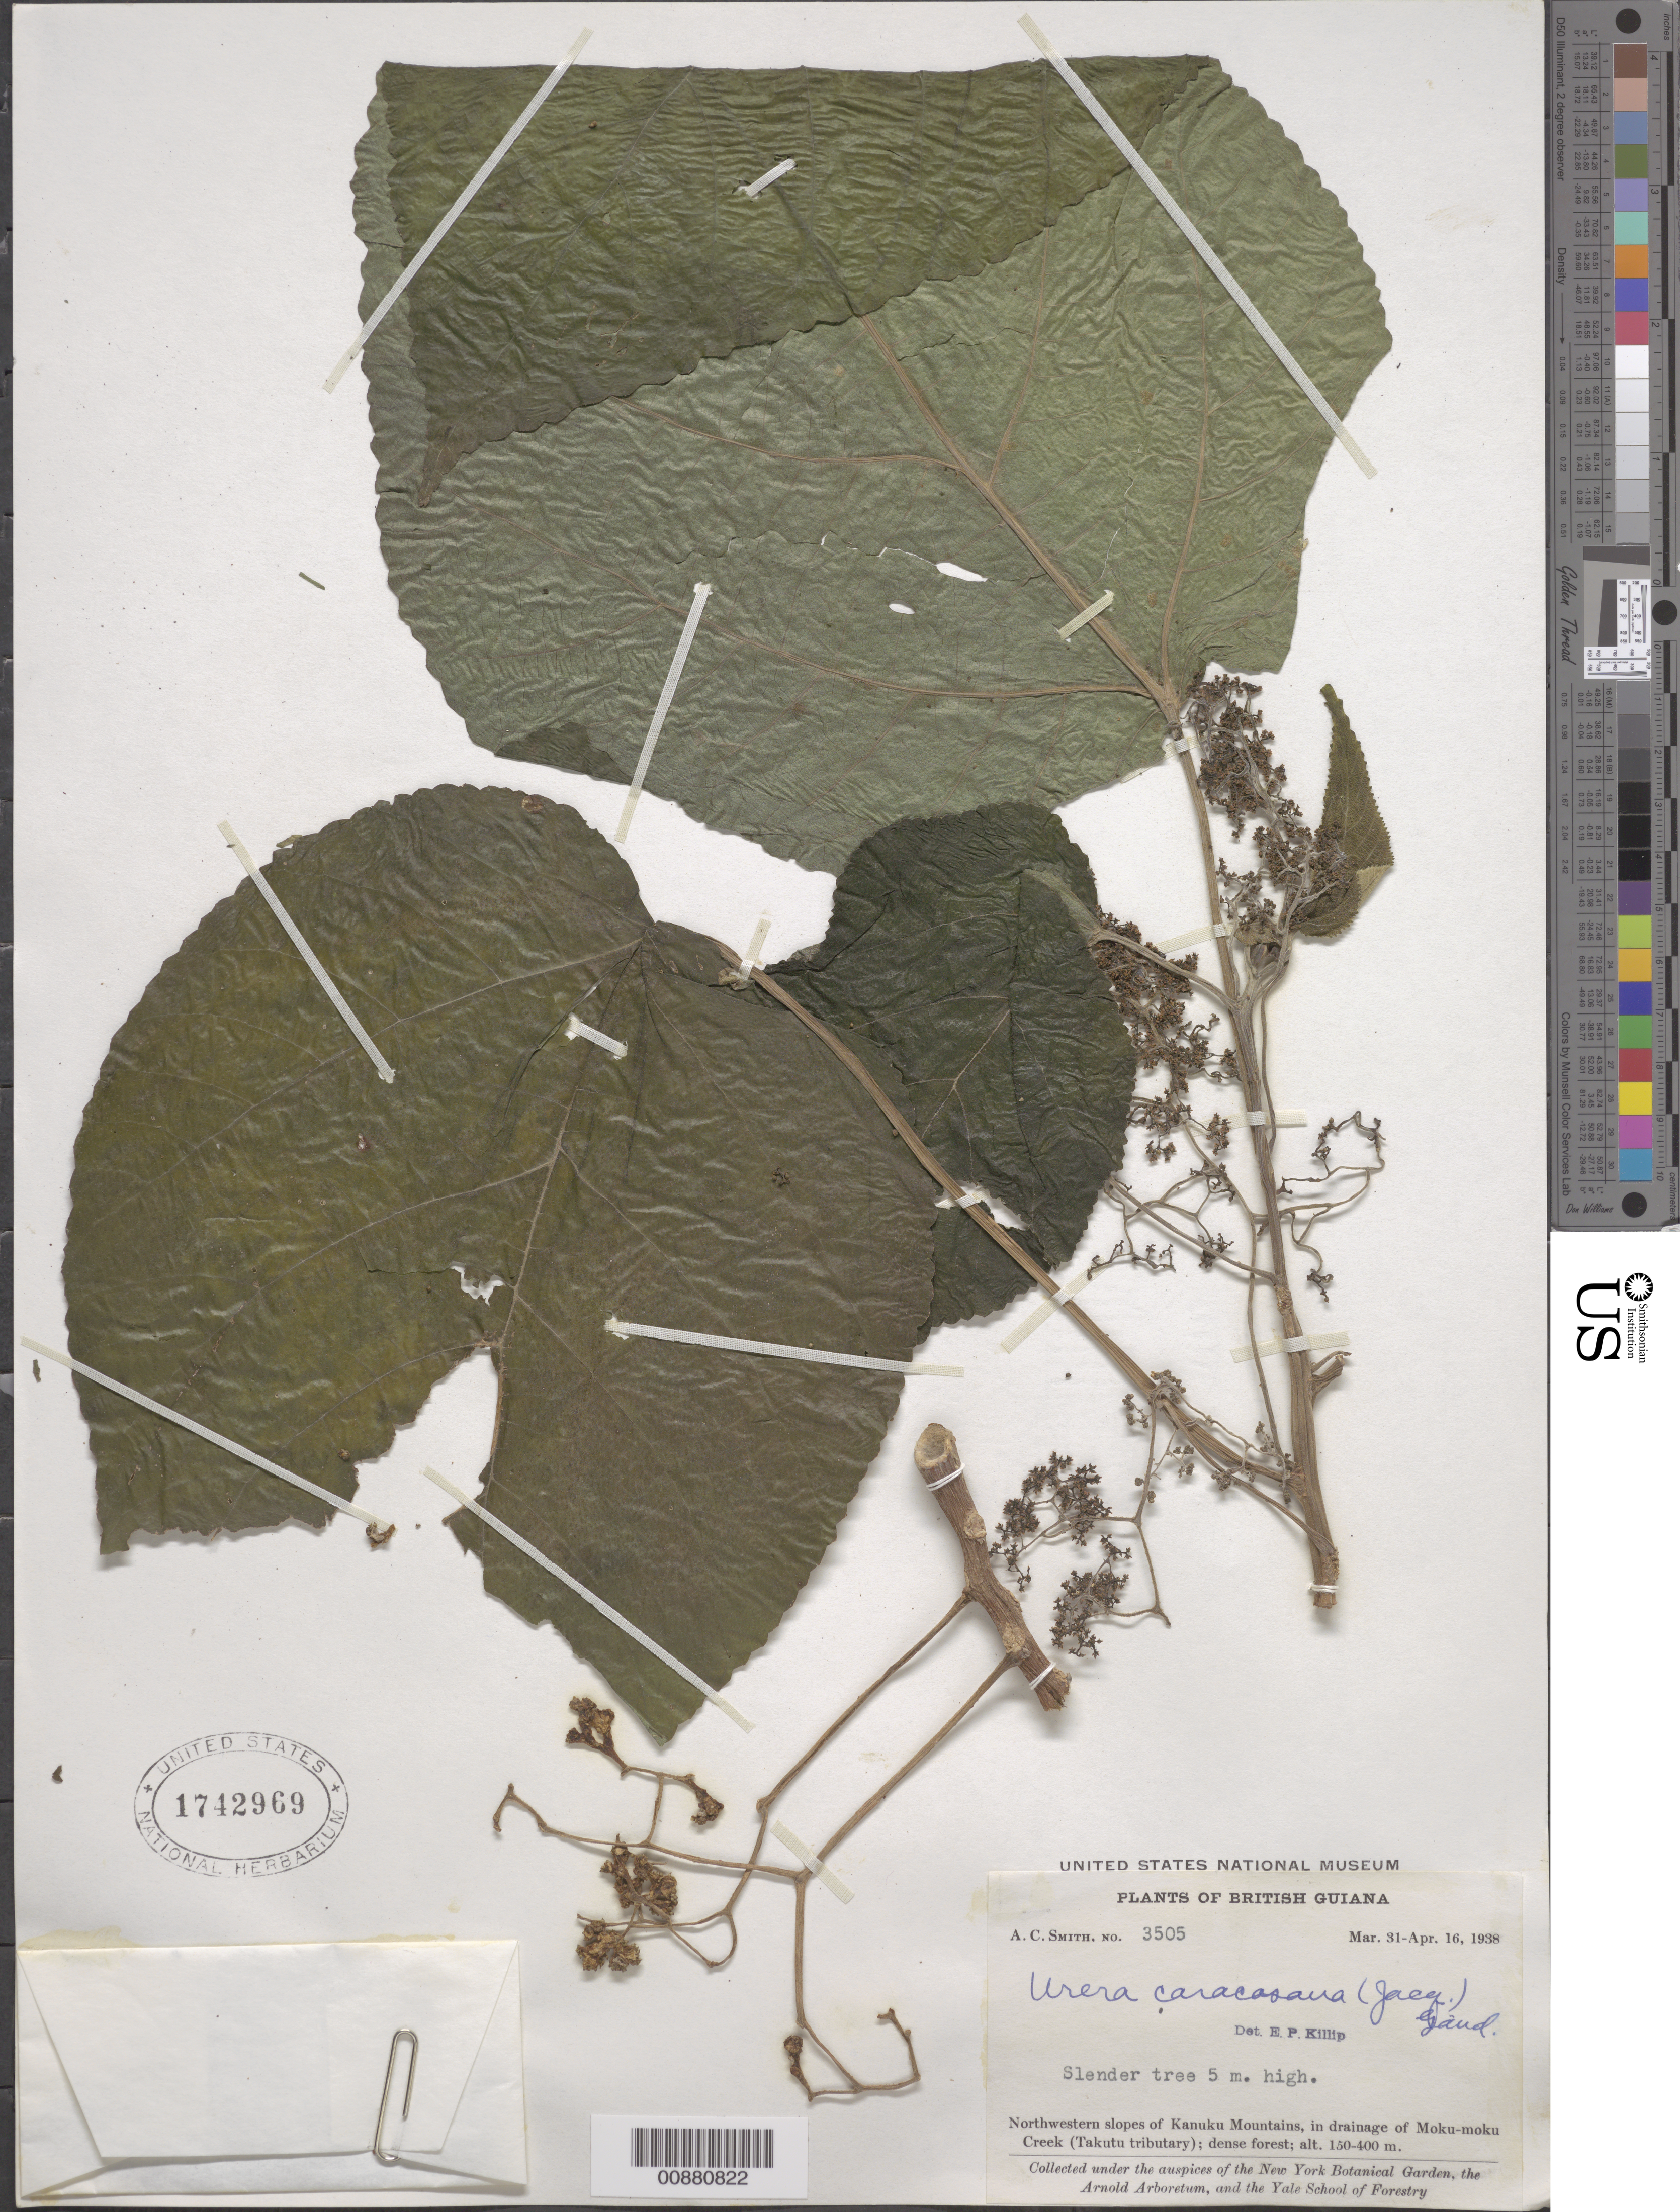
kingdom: Plantae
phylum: Tracheophyta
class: Magnoliopsida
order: Rosales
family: Urticaceae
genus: Urera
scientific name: Urera caracasana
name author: (Jacq.) Gaudich. ex Griseb.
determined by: Killip, Ellsworth P.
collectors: A. C. Smith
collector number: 3505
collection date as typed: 31-Mar-38 to 16-Apr-38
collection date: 1938-03-31/1938-04-16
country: Guyana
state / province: U. Takutu-U. Essequibo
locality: Kanuku Mts., NW slopes, in drainage of Moku-moku Creek (Takutu tributary)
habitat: Dense forest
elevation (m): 150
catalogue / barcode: US 1742969